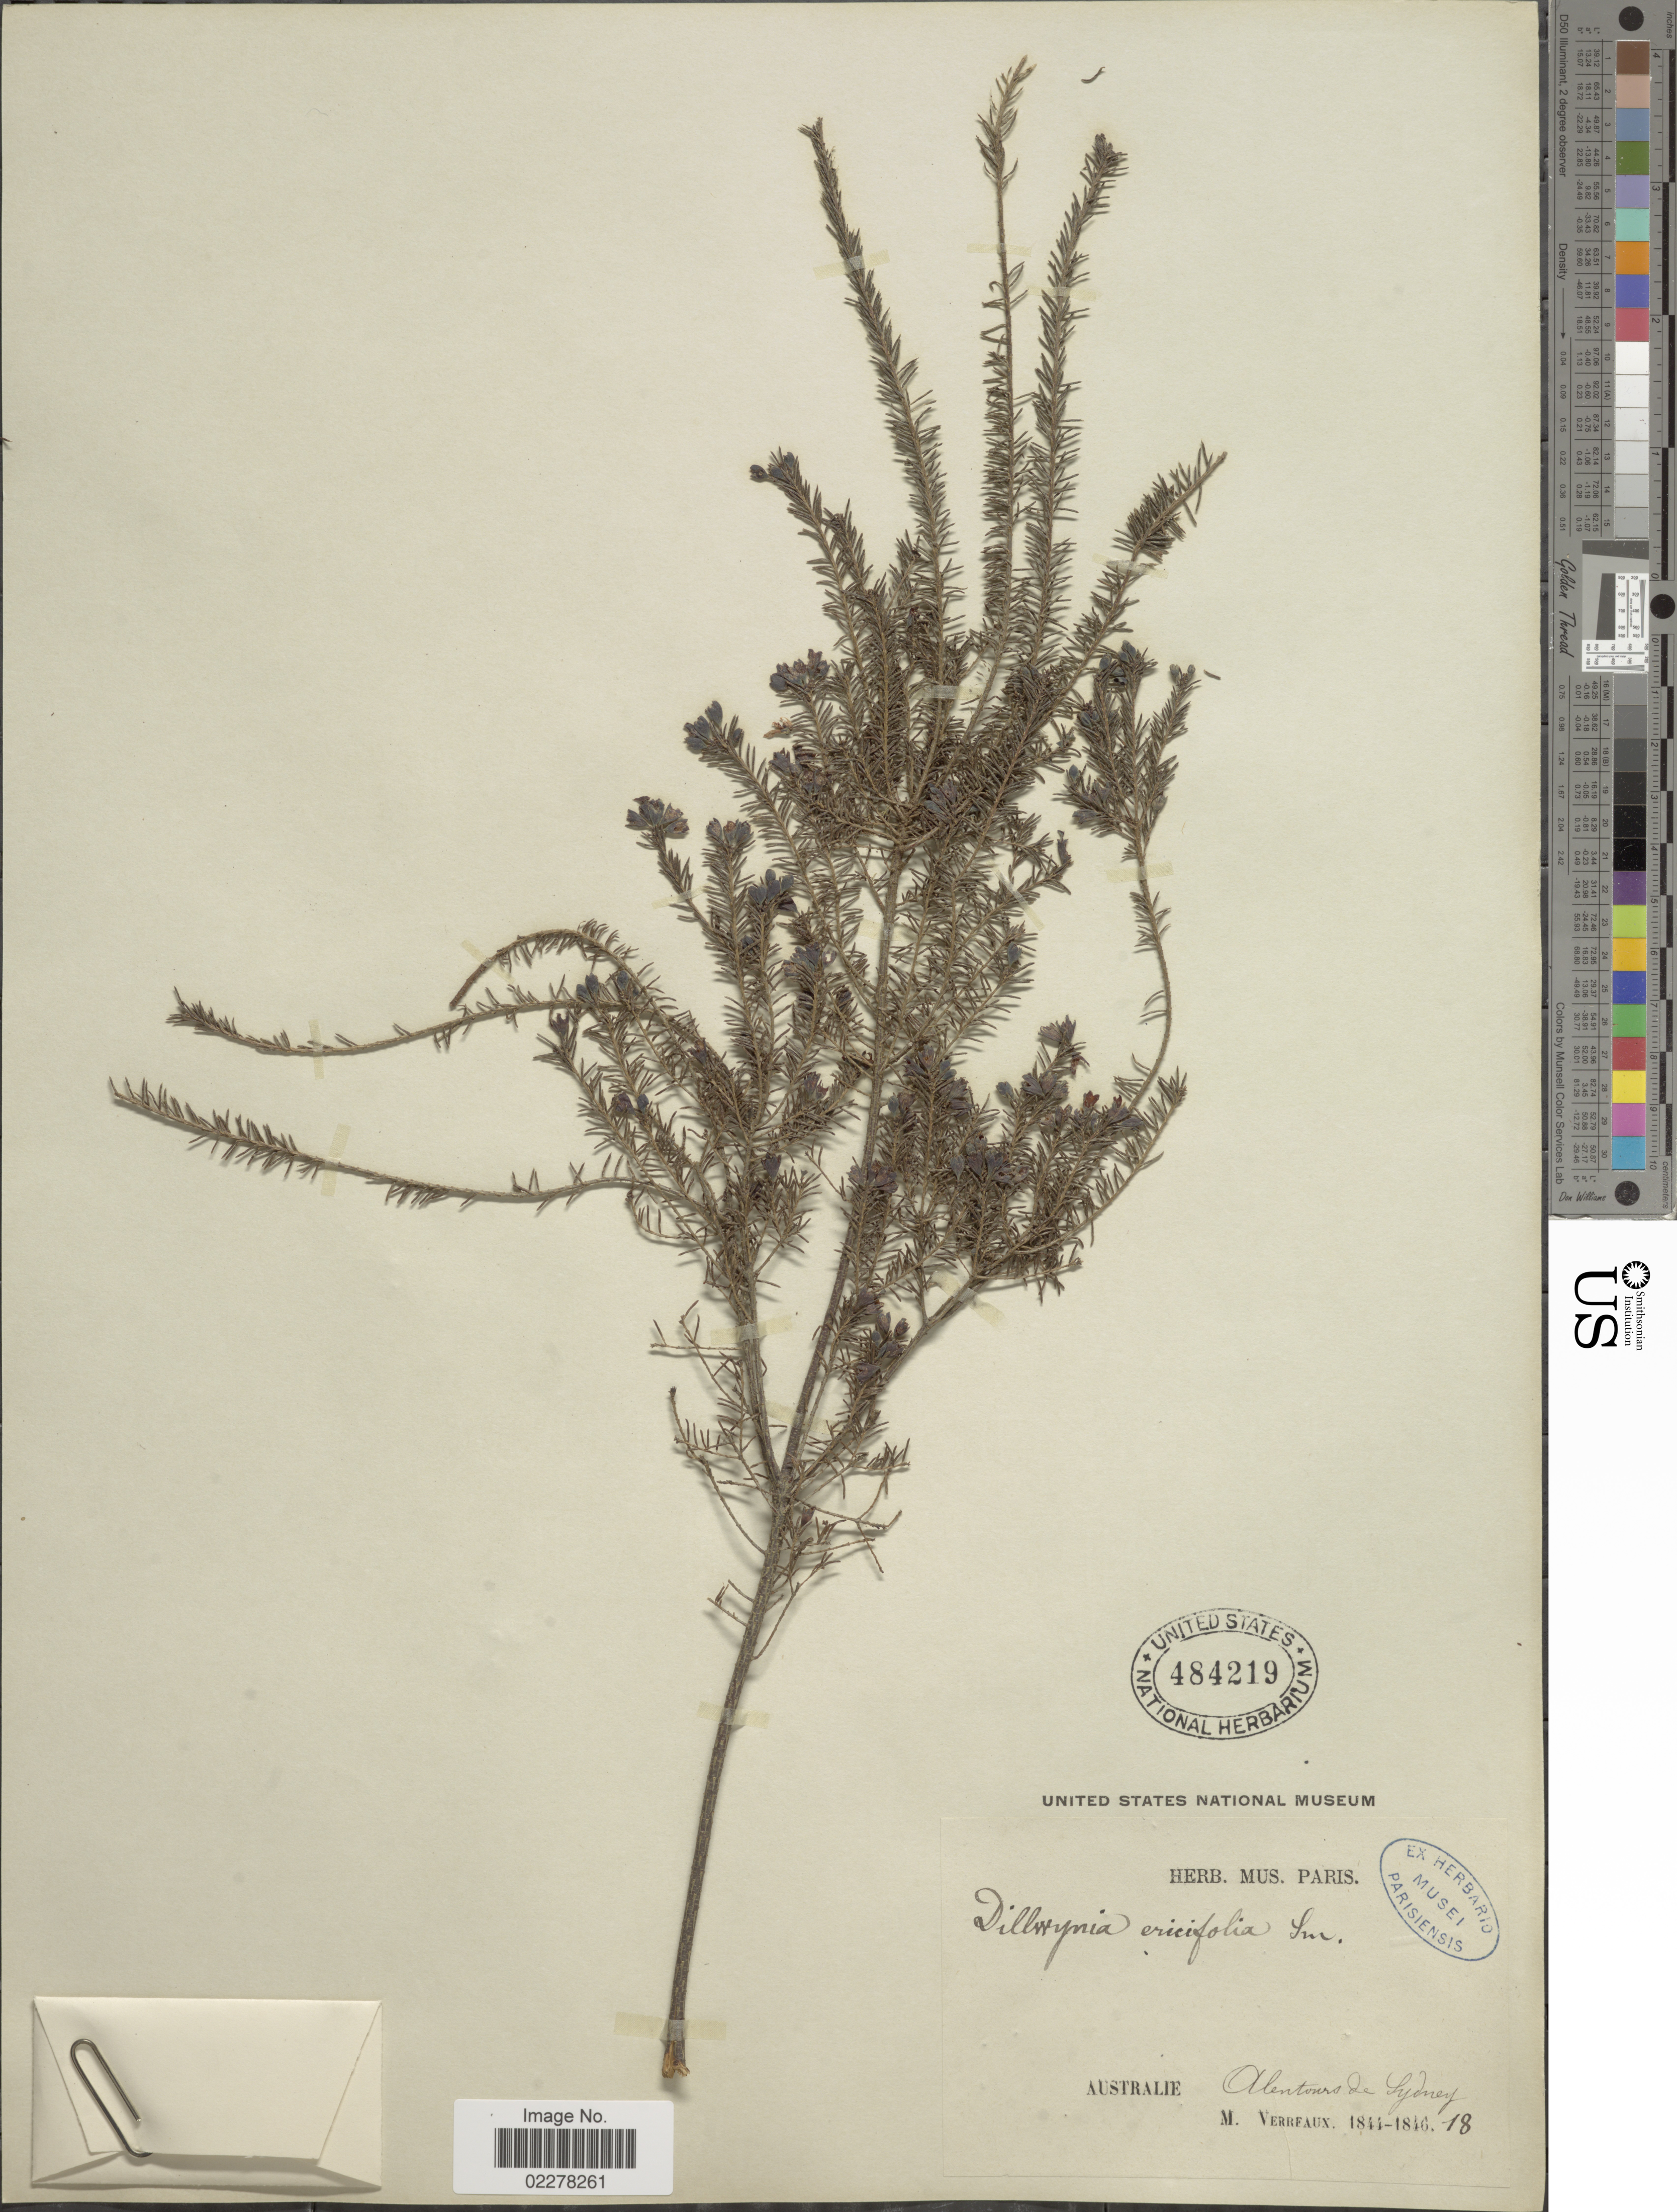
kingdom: Plantae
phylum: Tracheophyta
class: Magnoliopsida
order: Fabales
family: Fabaceae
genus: Dillwynia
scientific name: Dillwynia ericifolia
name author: Sm.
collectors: M. Verreaux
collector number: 18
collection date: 1844/1846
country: Australia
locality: Australie. Alentours de Sydney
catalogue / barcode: US 484219